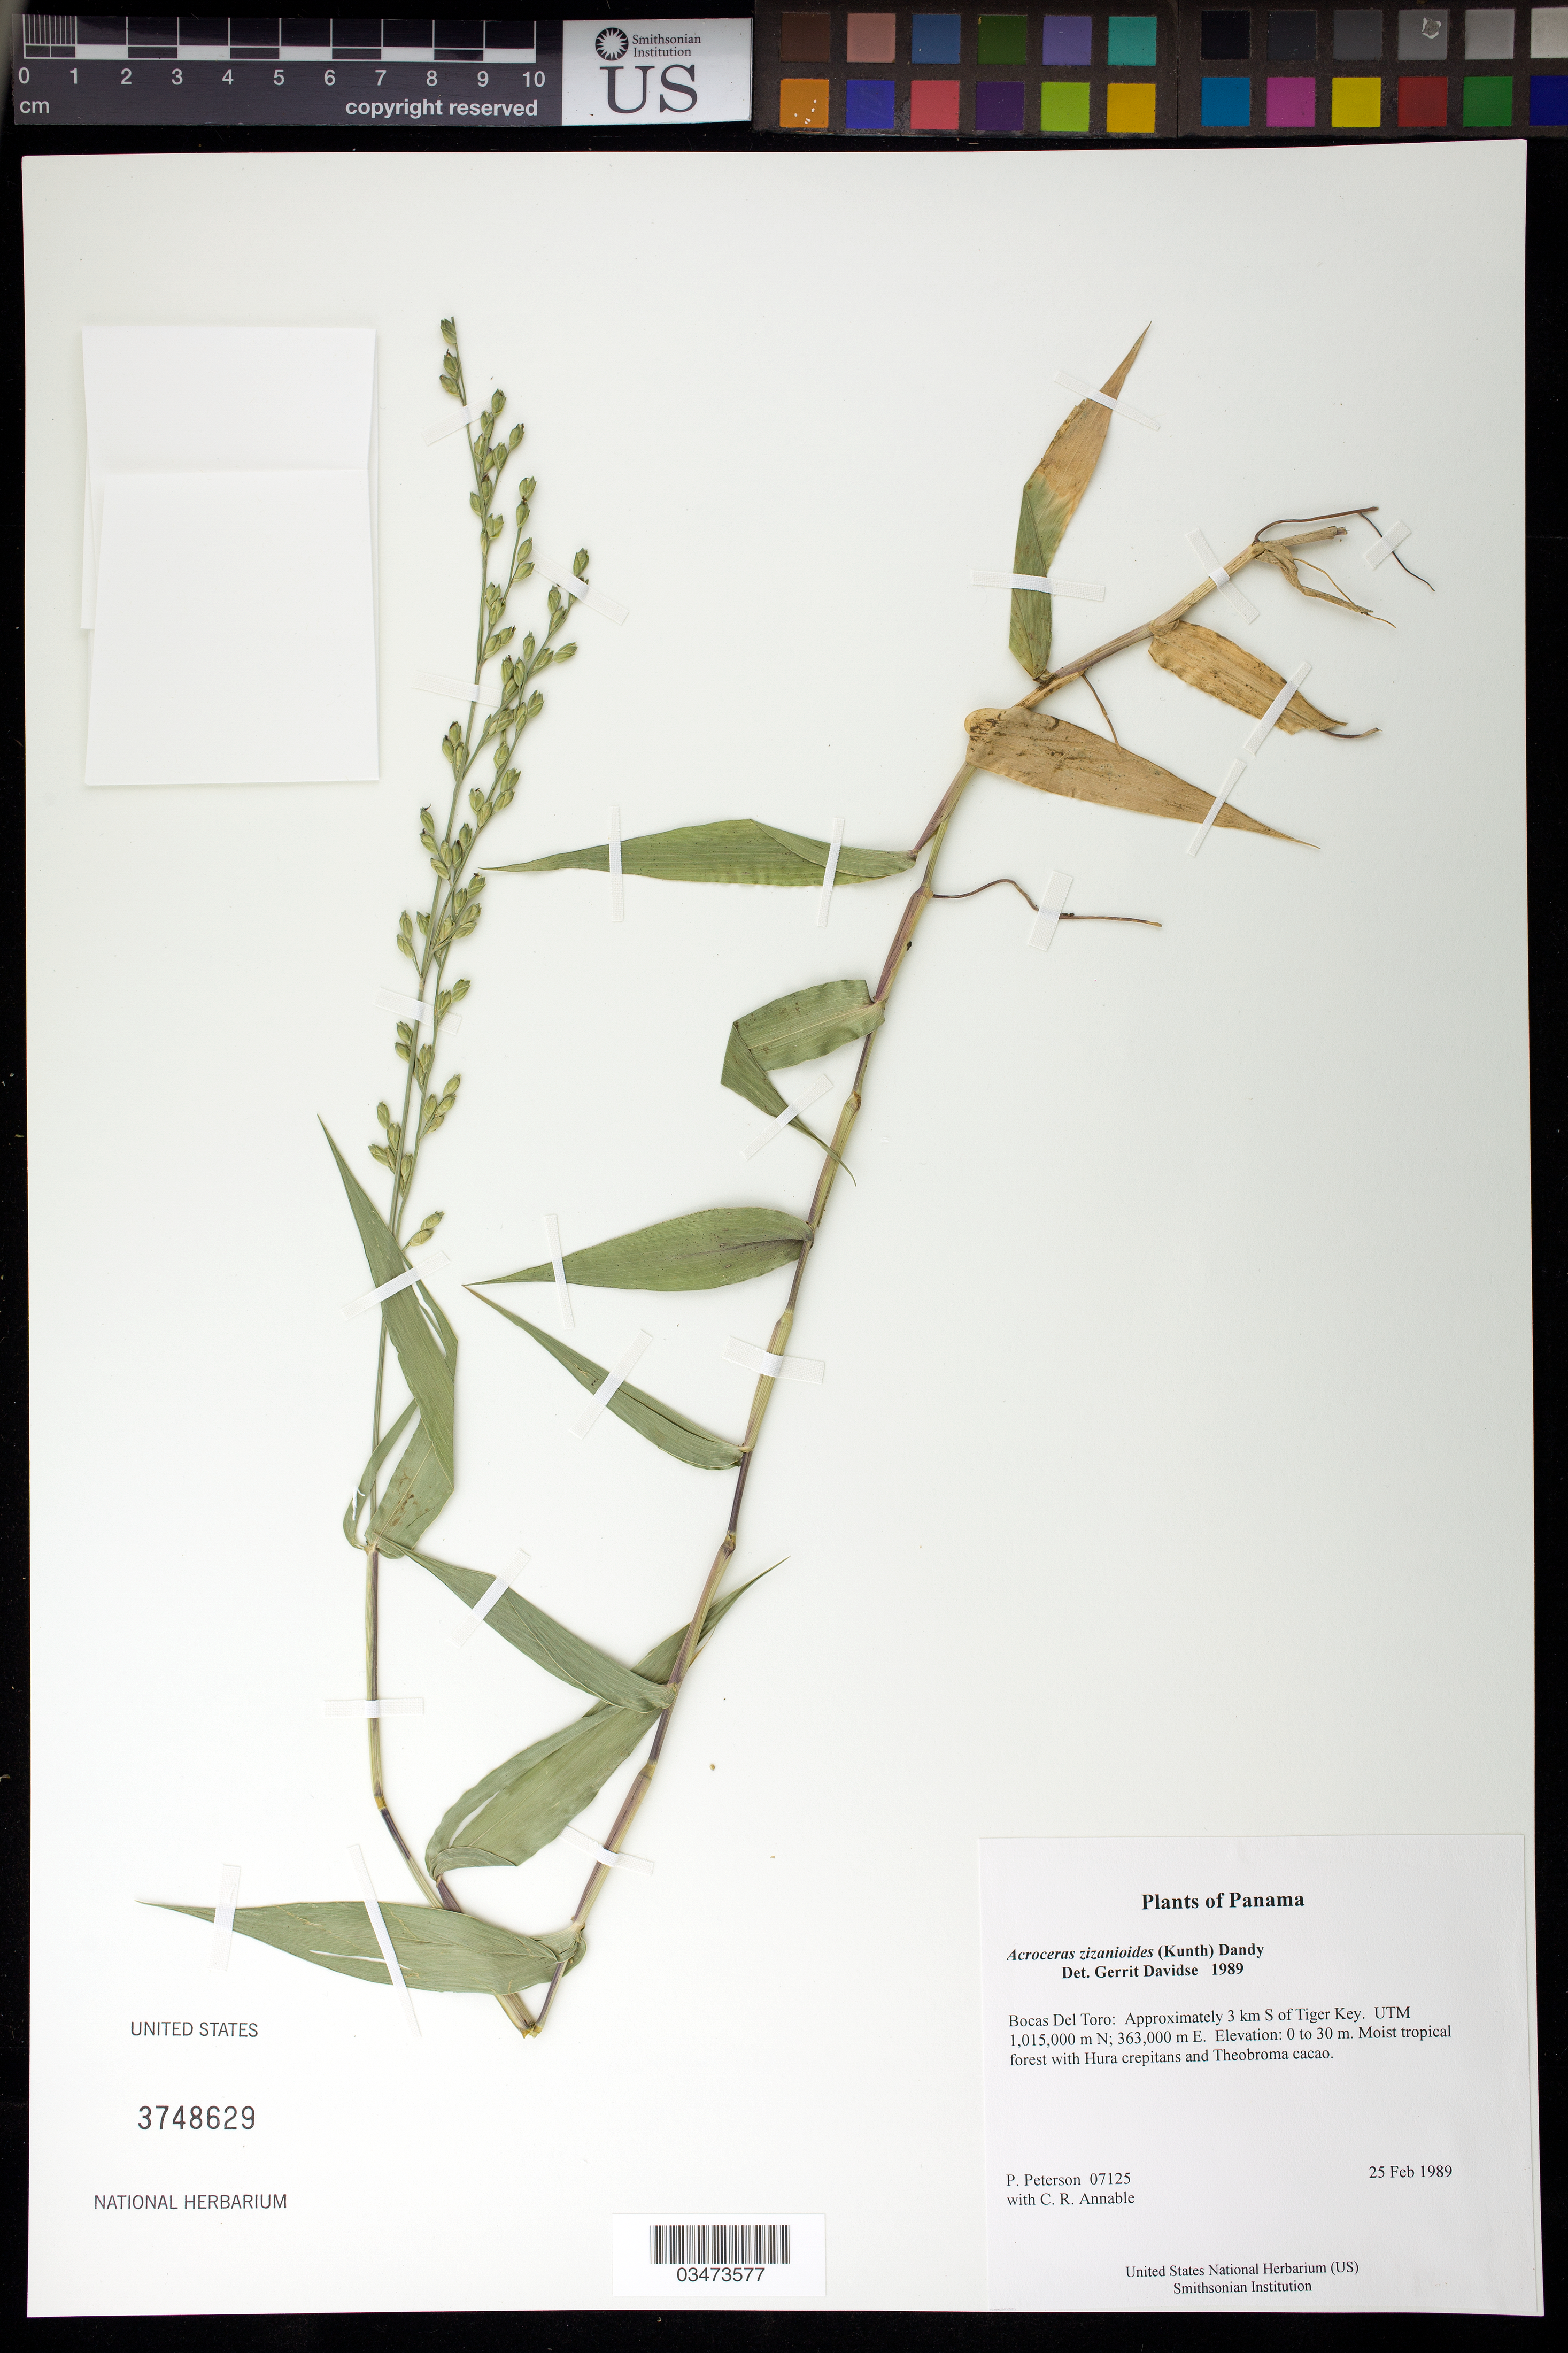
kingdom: Plantae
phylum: Tracheophyta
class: Liliopsida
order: Poales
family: Poaceae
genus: Acroceras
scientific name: Acroceras zizanioides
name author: (Kunth) Dandy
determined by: Davidse, Gerrit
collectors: P. M. Peterson & C. R. Annable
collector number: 07125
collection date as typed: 25 Feb 1989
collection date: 1989-02-25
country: Panama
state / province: Bocas del Toro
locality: Approximately 3 km S of Tiger Key. UTM 1,015,000 m N; 363,000 m E.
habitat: Moist tropical forest with Hura crepitans and Theobroma cacao.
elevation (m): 0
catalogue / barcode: US 3748629